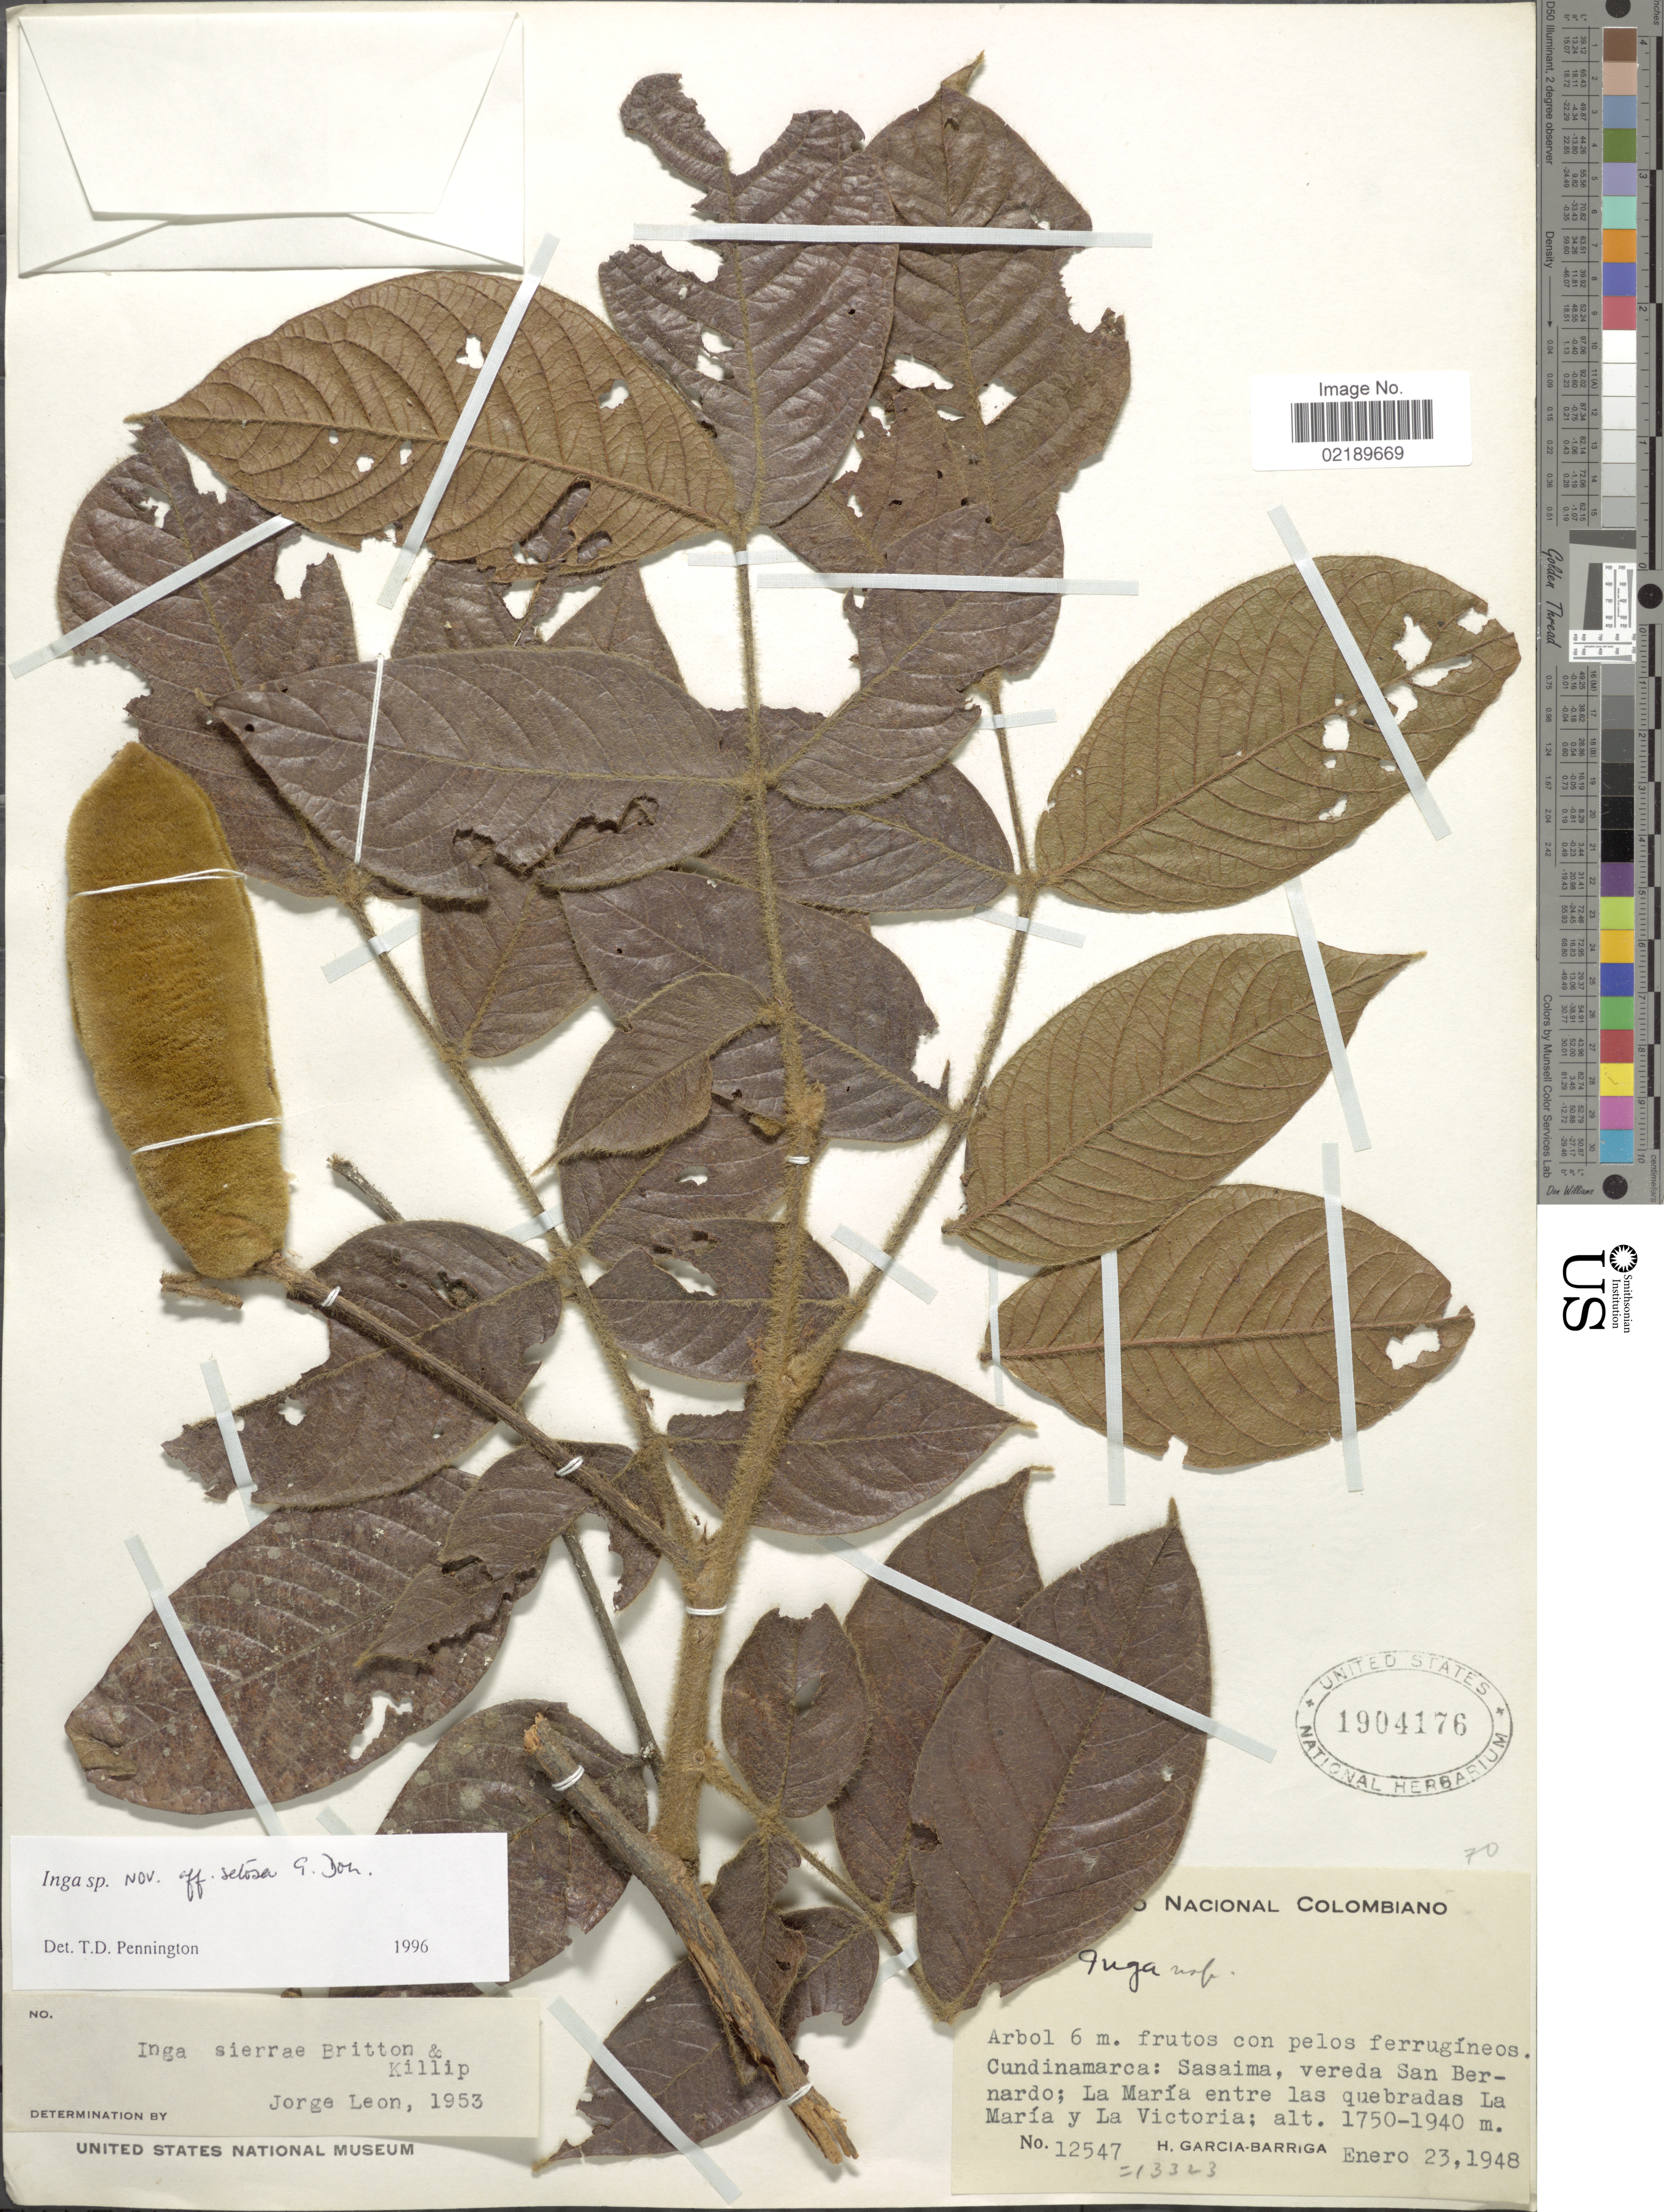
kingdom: Plantae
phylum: Tracheophyta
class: Magnoliopsida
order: Fabales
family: Fabaceae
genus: Inga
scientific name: Inga sierrae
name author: Britton & Killip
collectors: H. García Barriga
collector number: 12547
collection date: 1948-01-23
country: Colombia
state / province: Cundinamarca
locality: Cundinamarca: Sasaima, vereda San Bernardo; La María entre las quebradas La María y La Victoria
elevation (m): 1750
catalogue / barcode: US 1904176